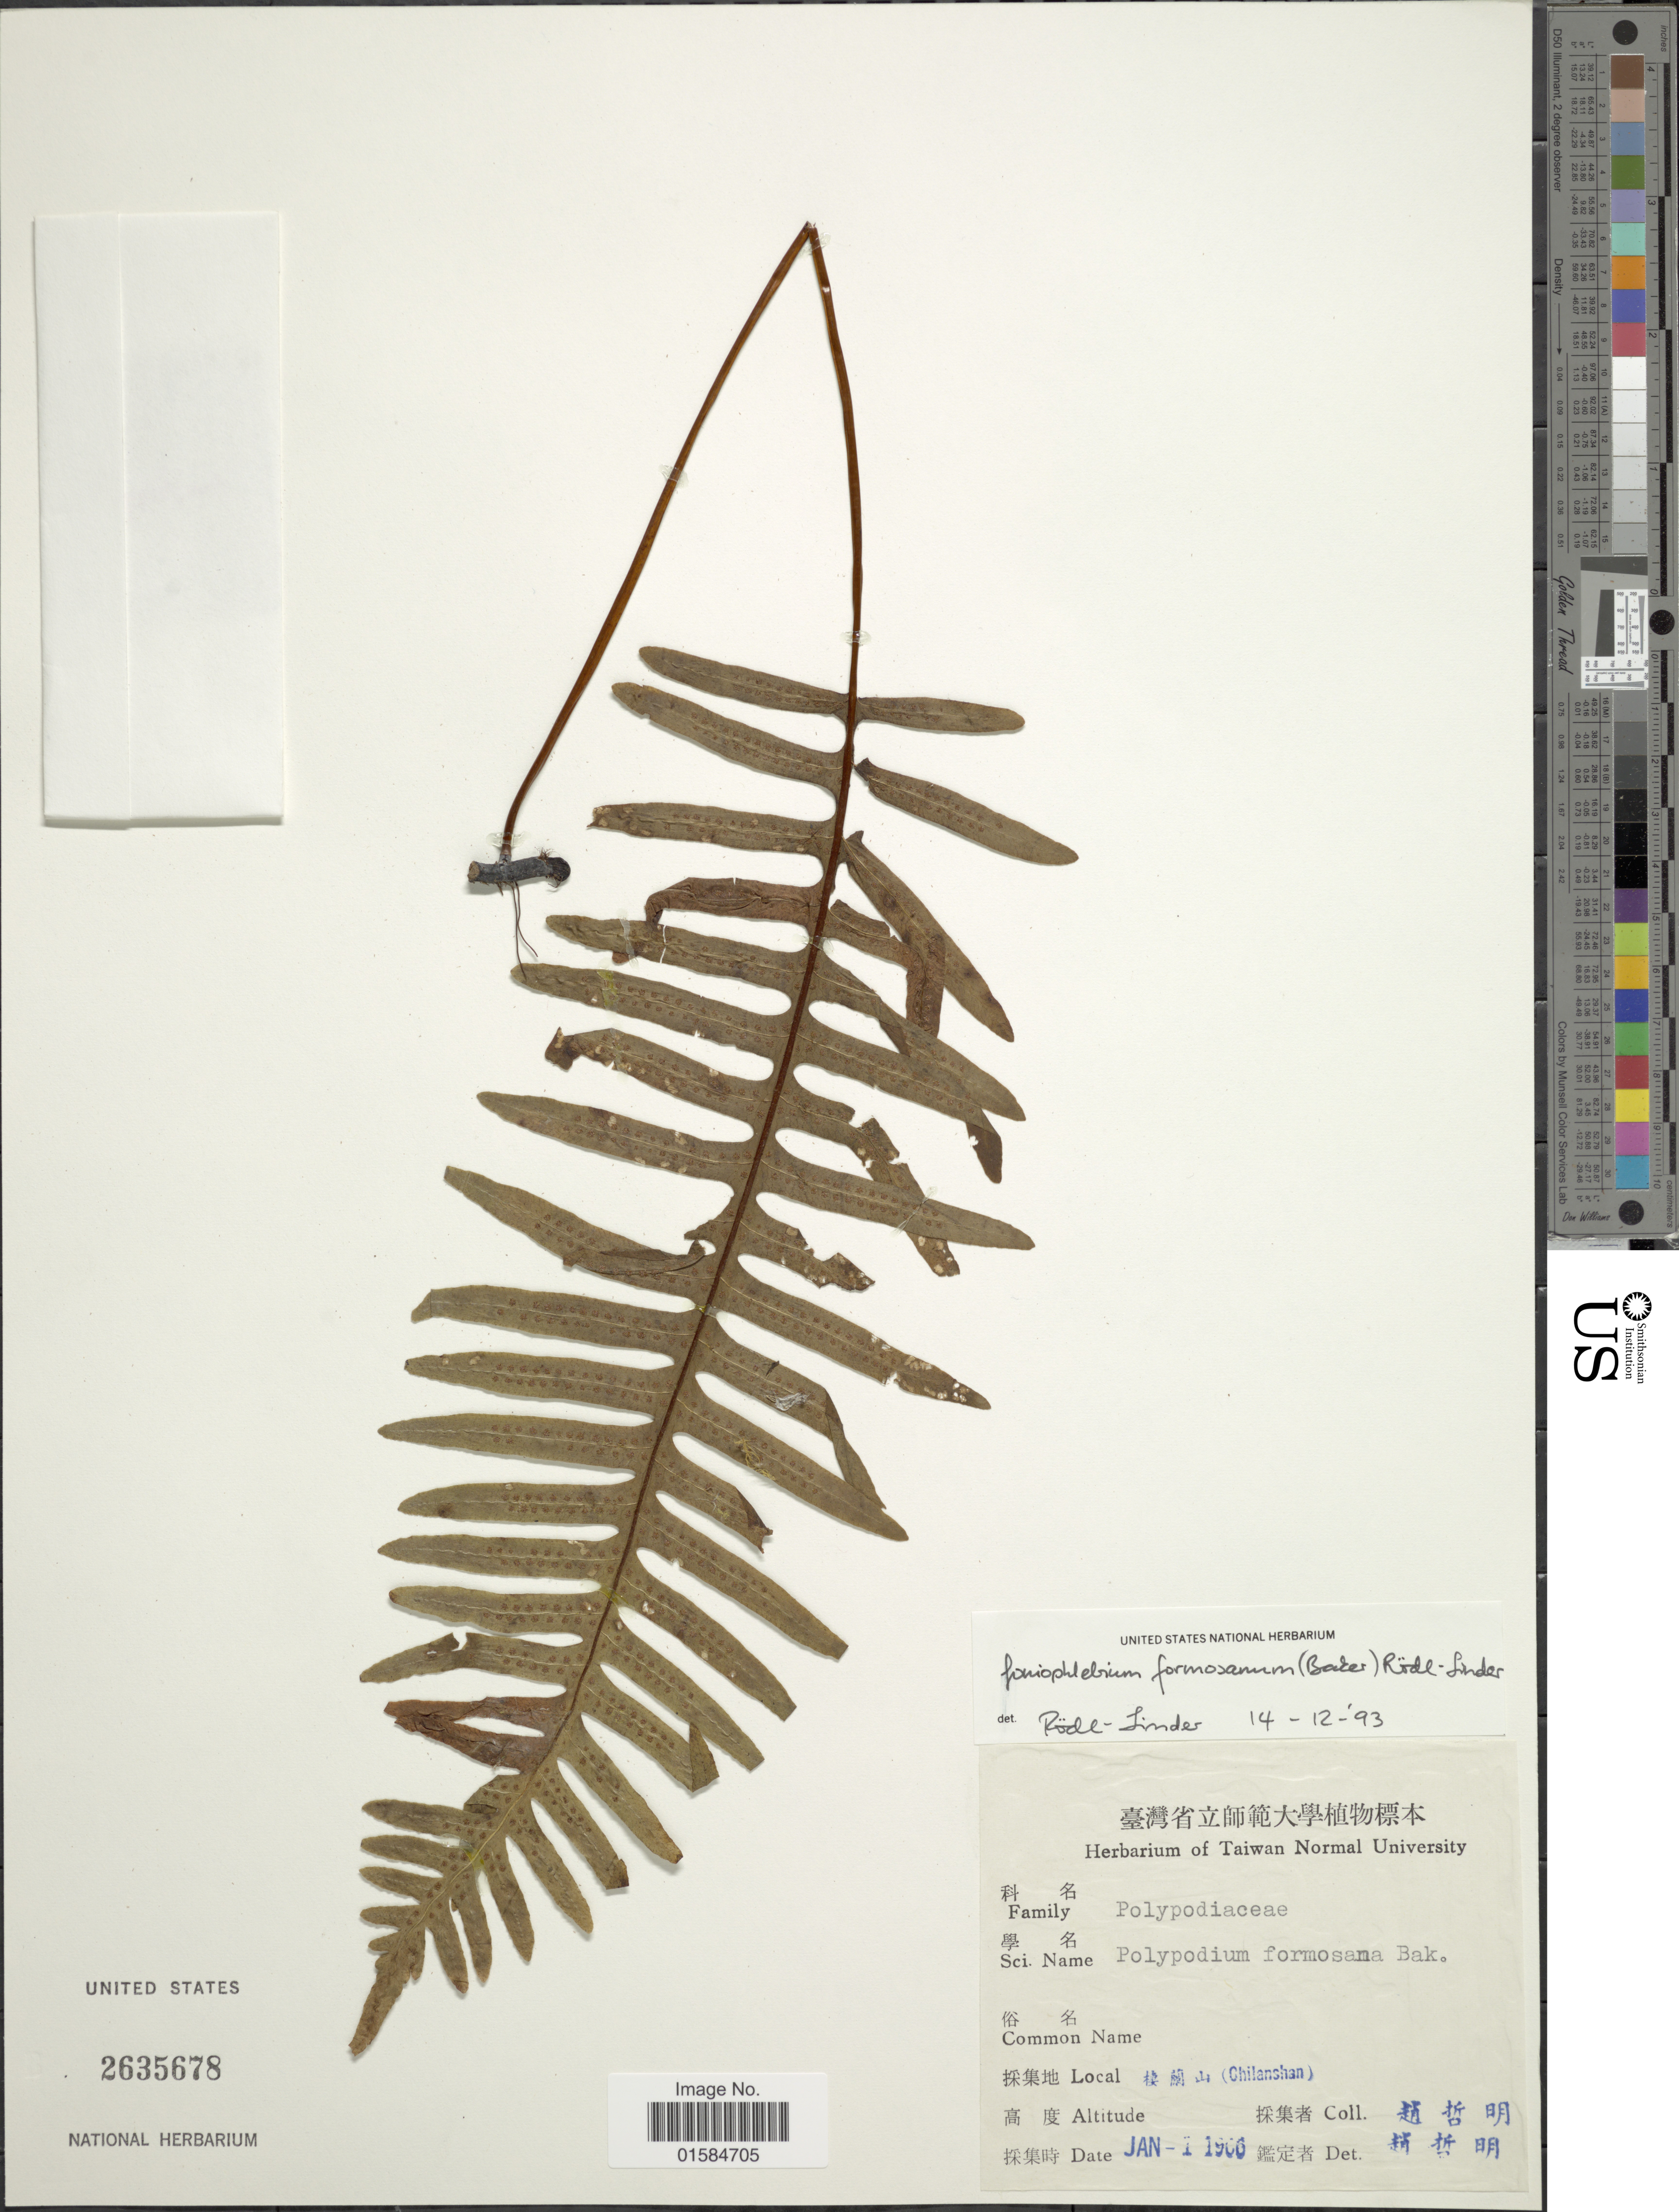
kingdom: Plantae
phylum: Tracheophyta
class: Polypodiopsida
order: Polypodiales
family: Polypodiaceae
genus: Goniophlebium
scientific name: Goniophlebium formosanum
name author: (Baker) Rödl-Linder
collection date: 1966-01-01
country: Taiwan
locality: Chilanshan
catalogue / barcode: US 2635678